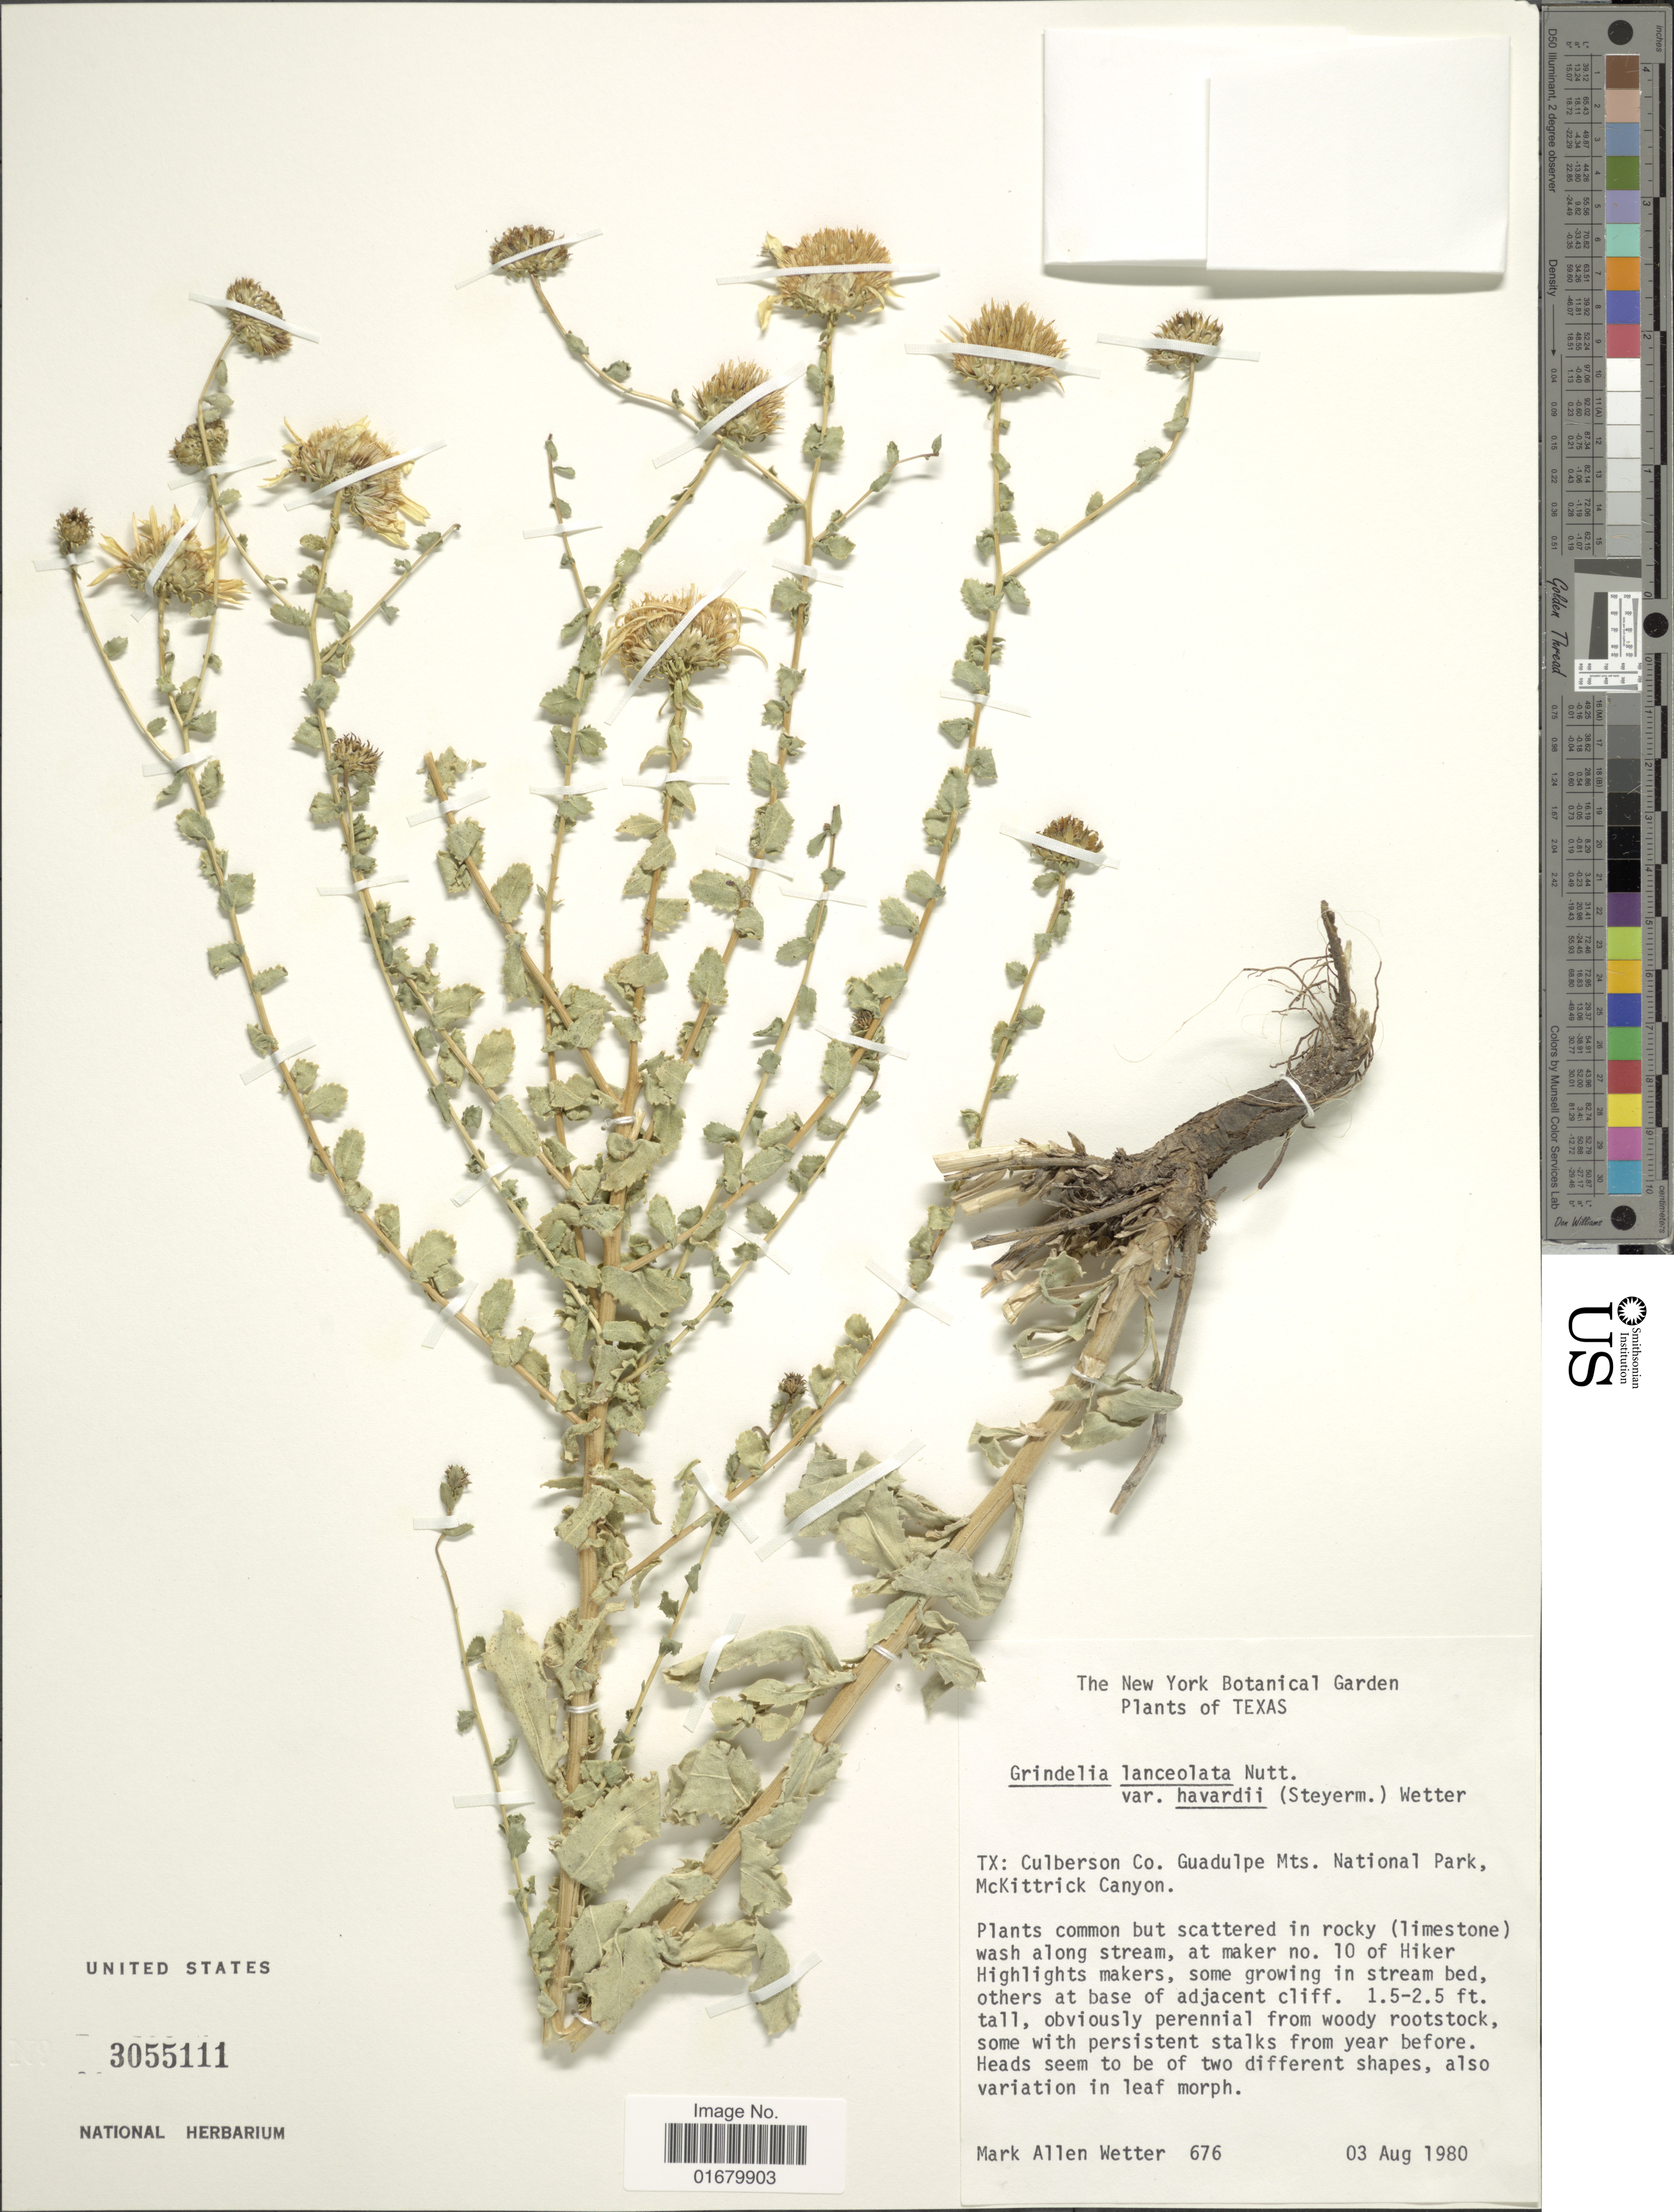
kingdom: Plantae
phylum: Tracheophyta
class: Magnoliopsida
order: Asterales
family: Asteraceae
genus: Grindelia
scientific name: Grindelia lanceolata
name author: Nutt.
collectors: M. Wetter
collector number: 676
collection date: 1980-08-03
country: United States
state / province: Texas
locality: Culberson Co. Guadulpe Mts. National Park, McKittrick Canyon.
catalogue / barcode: US 3055111